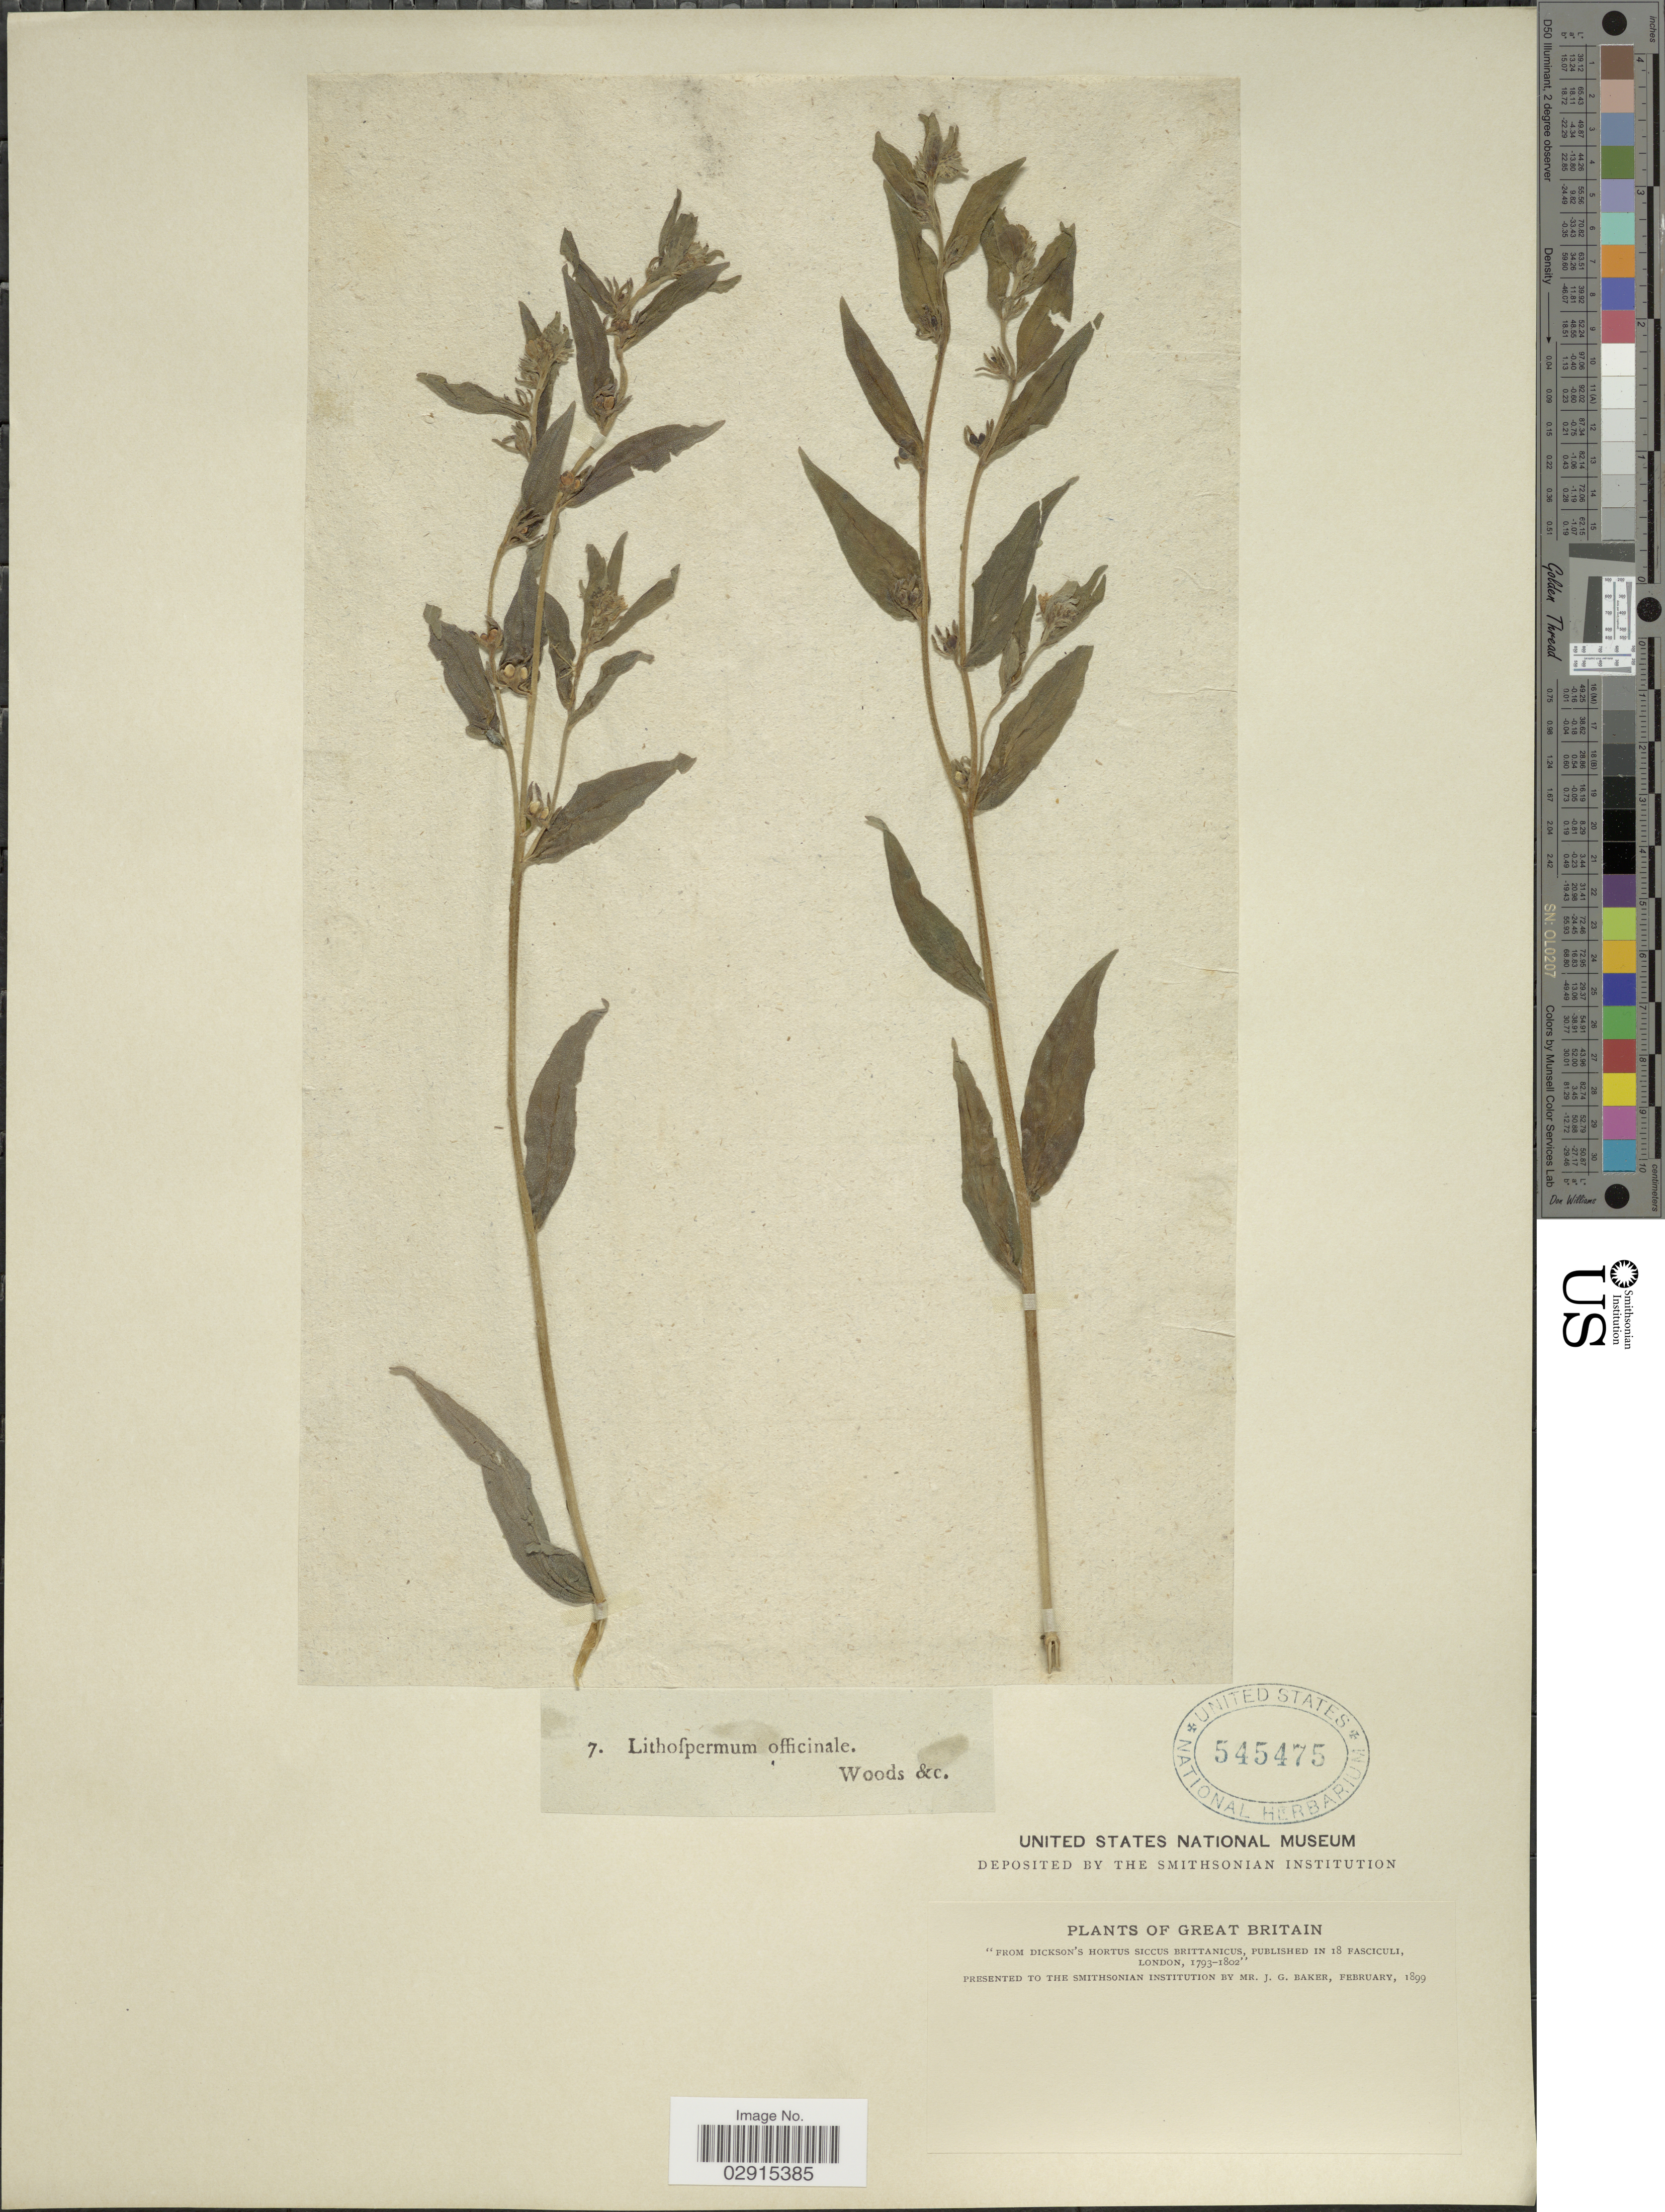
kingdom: Plantae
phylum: Tracheophyta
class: Magnoliopsida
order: Boraginales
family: Boraginaceae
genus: Lithospermum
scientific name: Lithospermum officinale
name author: L.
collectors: J. G. Baker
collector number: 7?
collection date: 1899-02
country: United Kingdom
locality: Great Britain.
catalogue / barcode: US 545475